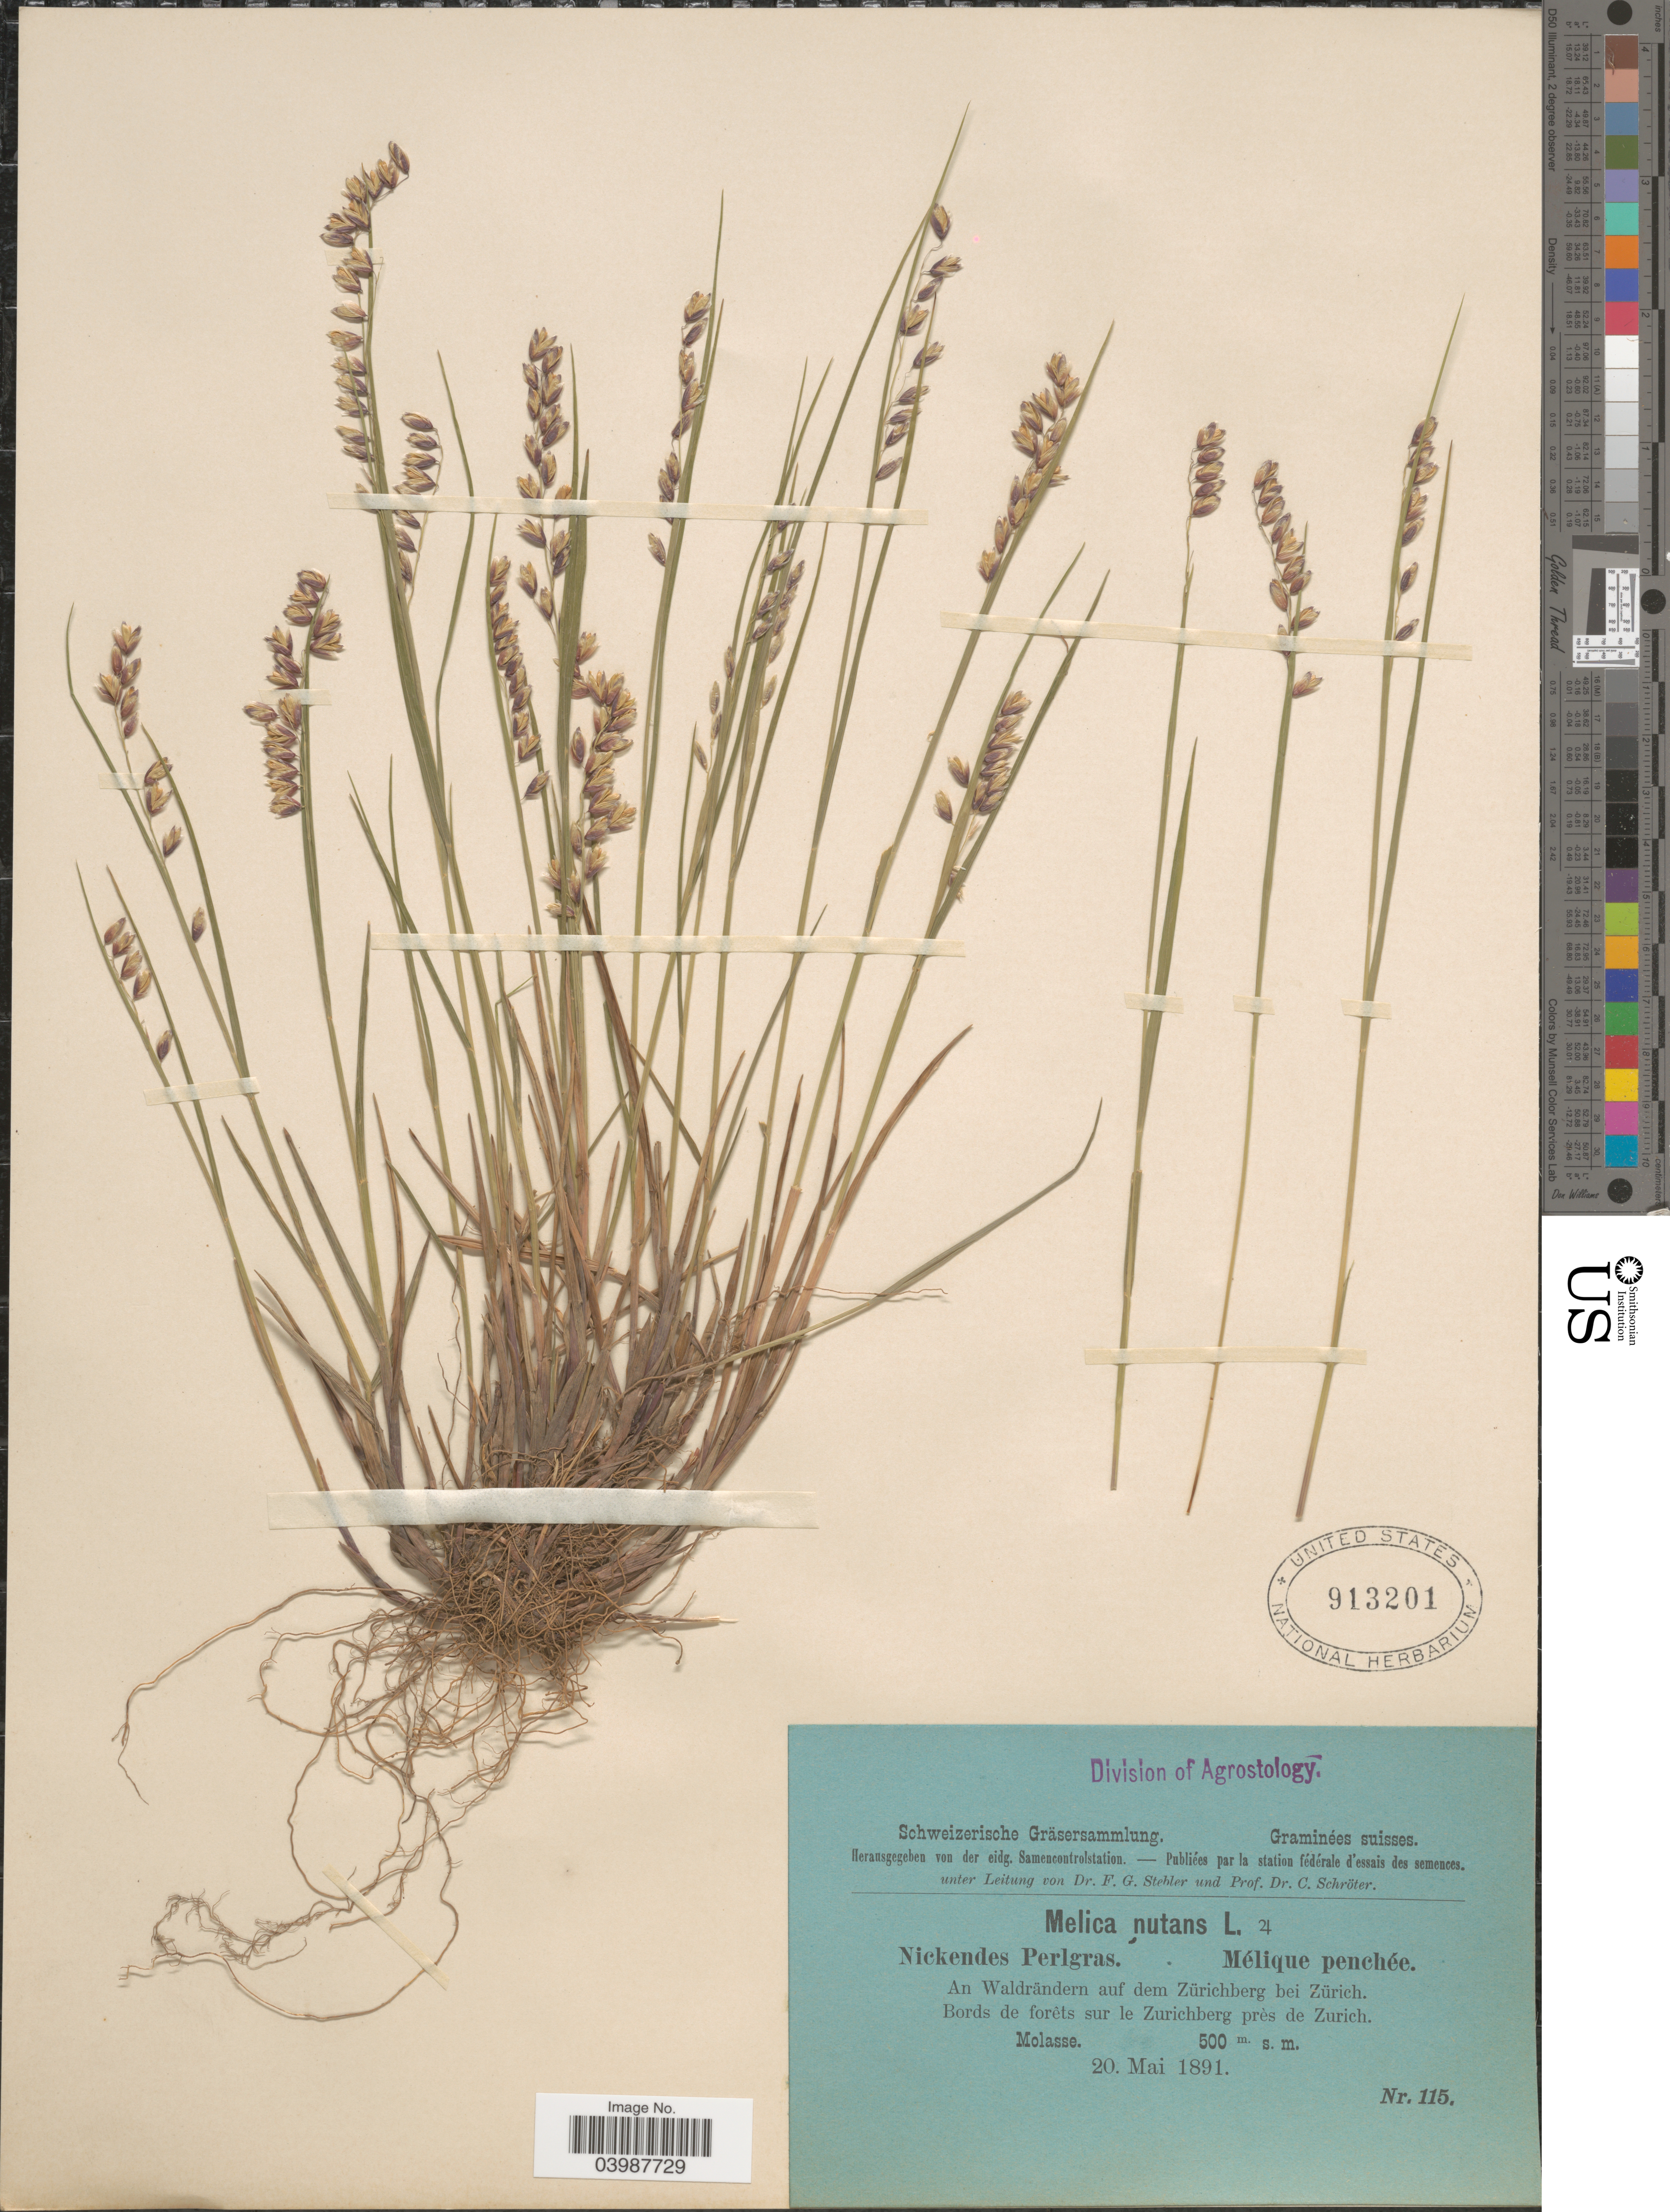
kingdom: Plantae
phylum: Tracheophyta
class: Liliopsida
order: Poales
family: Poaceae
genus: Melica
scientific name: Melica nutans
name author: L.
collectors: Stebler, F.G. & Schröter, C.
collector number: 115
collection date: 1891-05-20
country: Switzerland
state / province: Zurich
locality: An Waldrändern auf dem Zürichberg bei Zürich. Bords de forêts sur le Zurichberg près de Zurich. Molasse.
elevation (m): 500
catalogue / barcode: US 913201